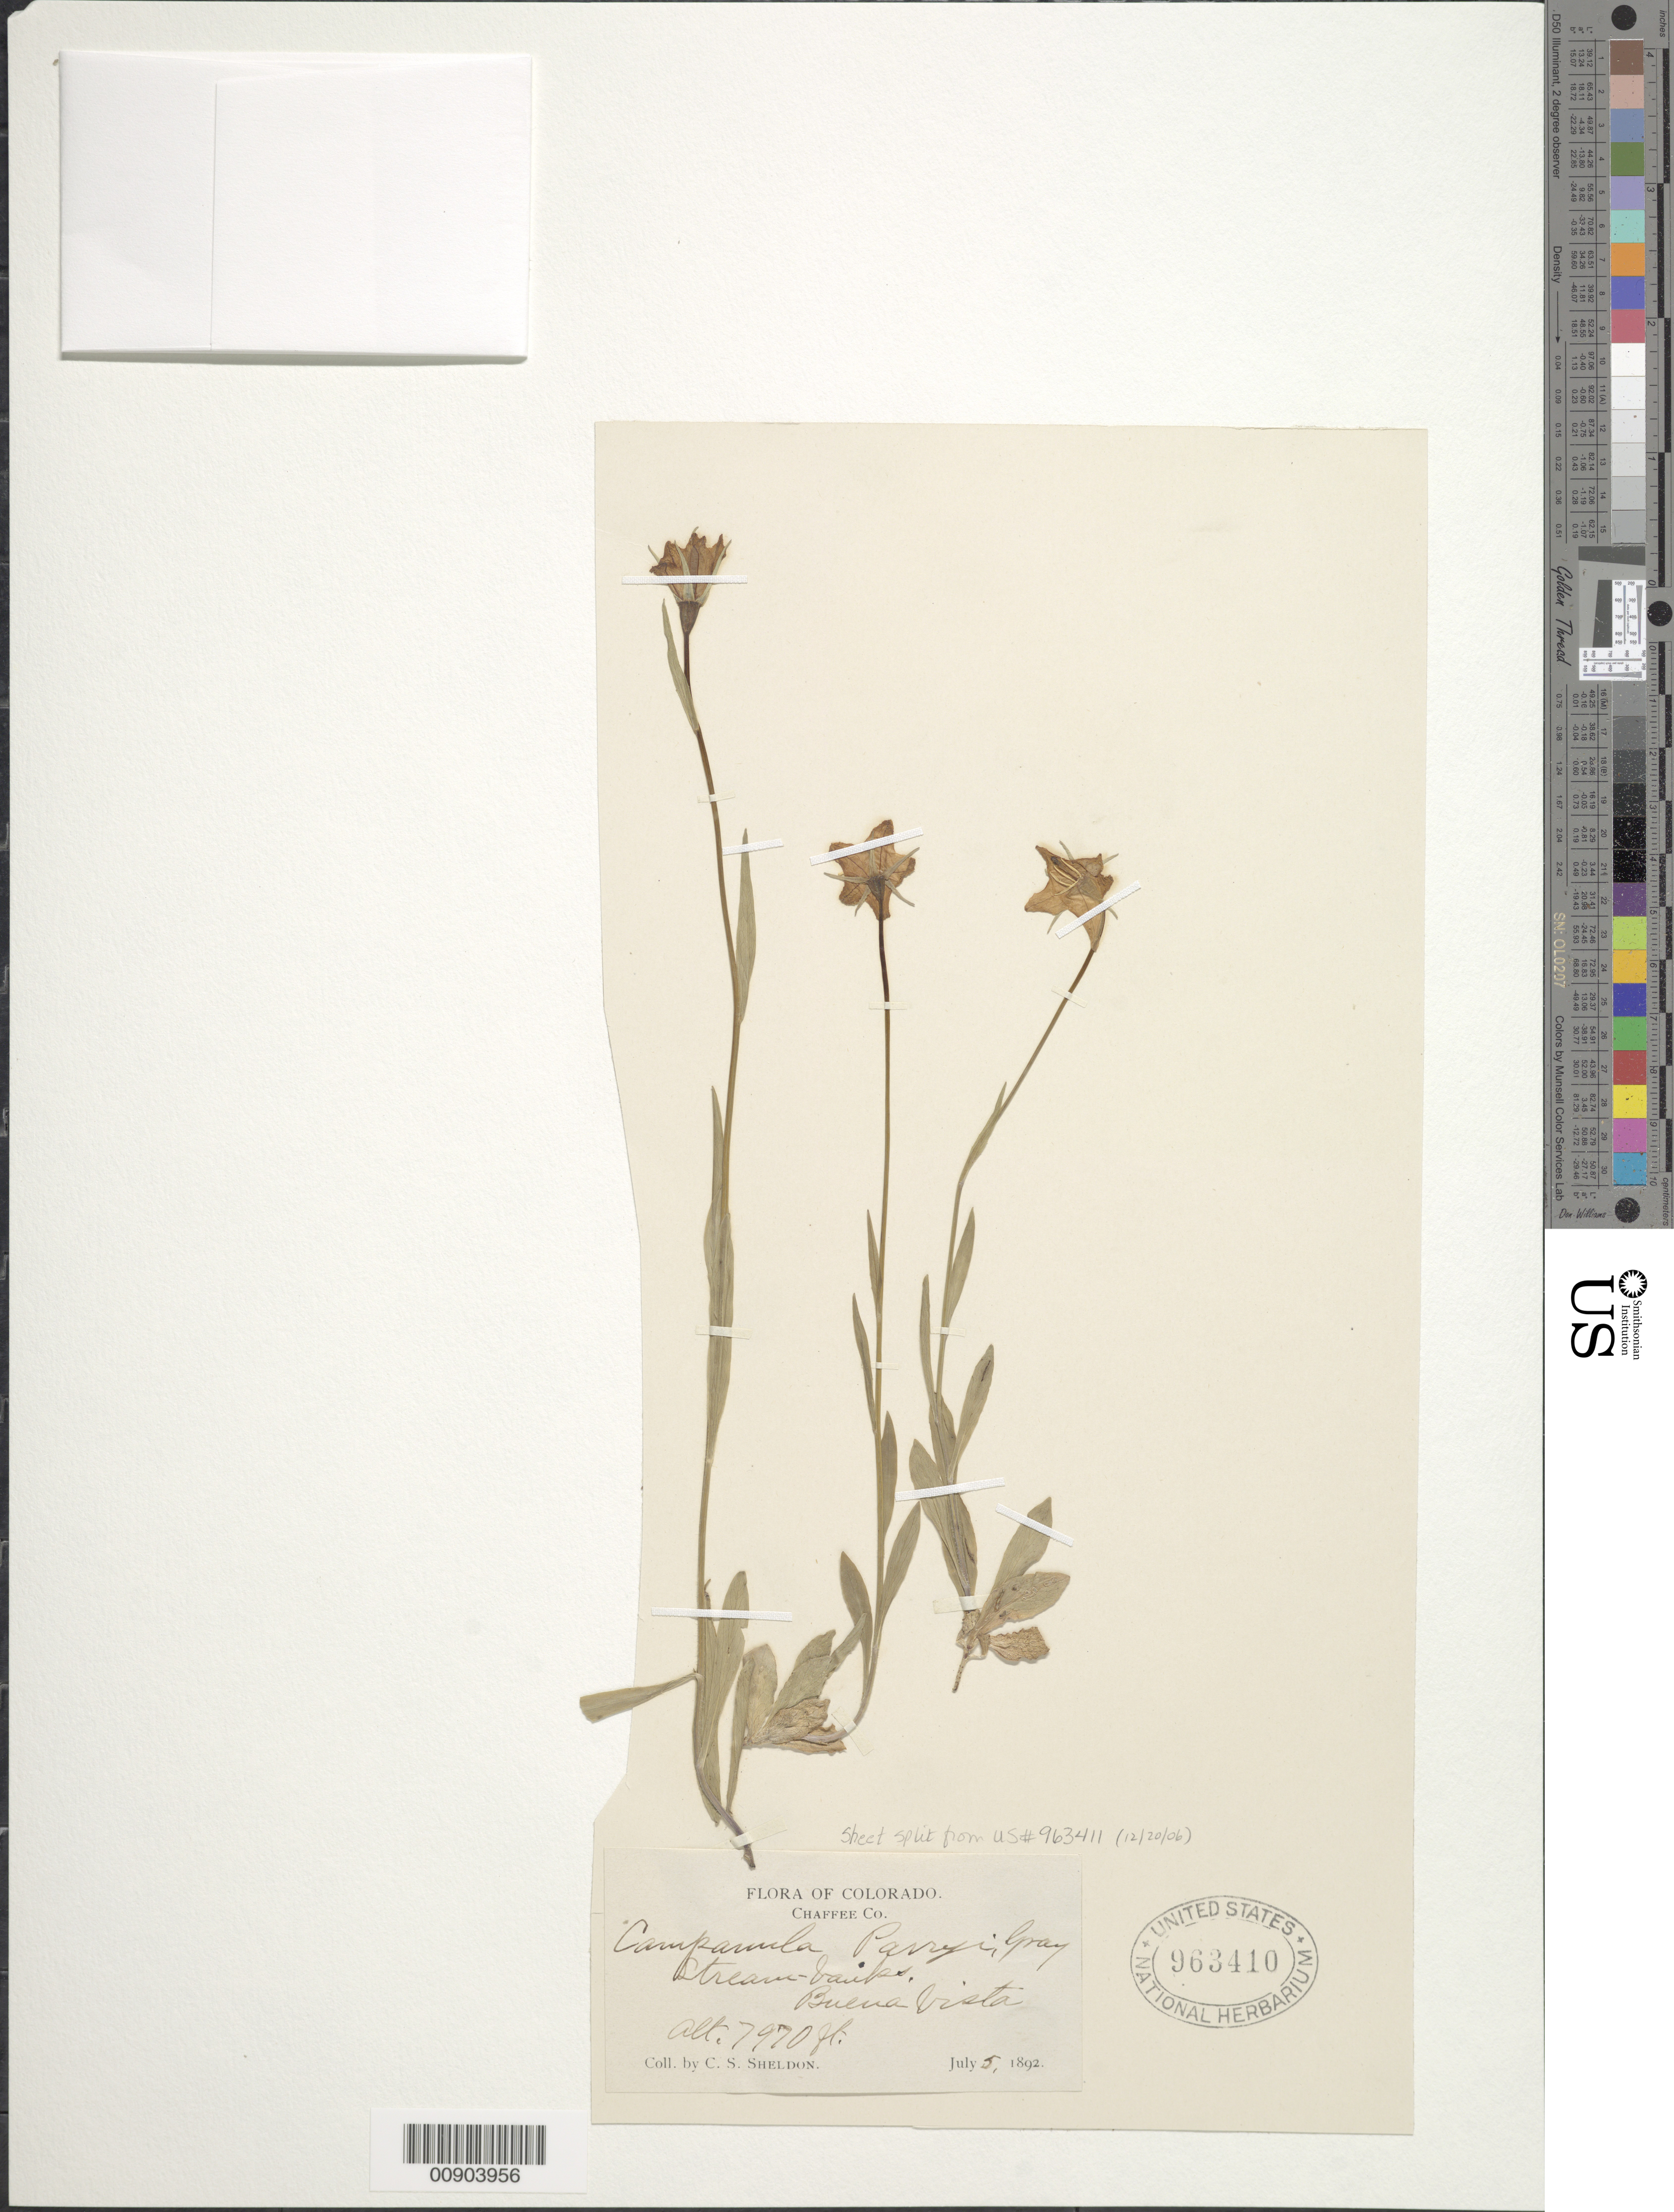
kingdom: Plantae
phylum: Tracheophyta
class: Magnoliopsida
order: Asterales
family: Campanulaceae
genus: Campanula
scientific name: Campanula parryi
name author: A. Gray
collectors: C. S. Sheldon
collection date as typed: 05 Jul 1892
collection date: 1892-07-05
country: United States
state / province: Colorado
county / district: Chaffee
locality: Buena Vista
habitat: stream banks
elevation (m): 2438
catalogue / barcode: US 963410